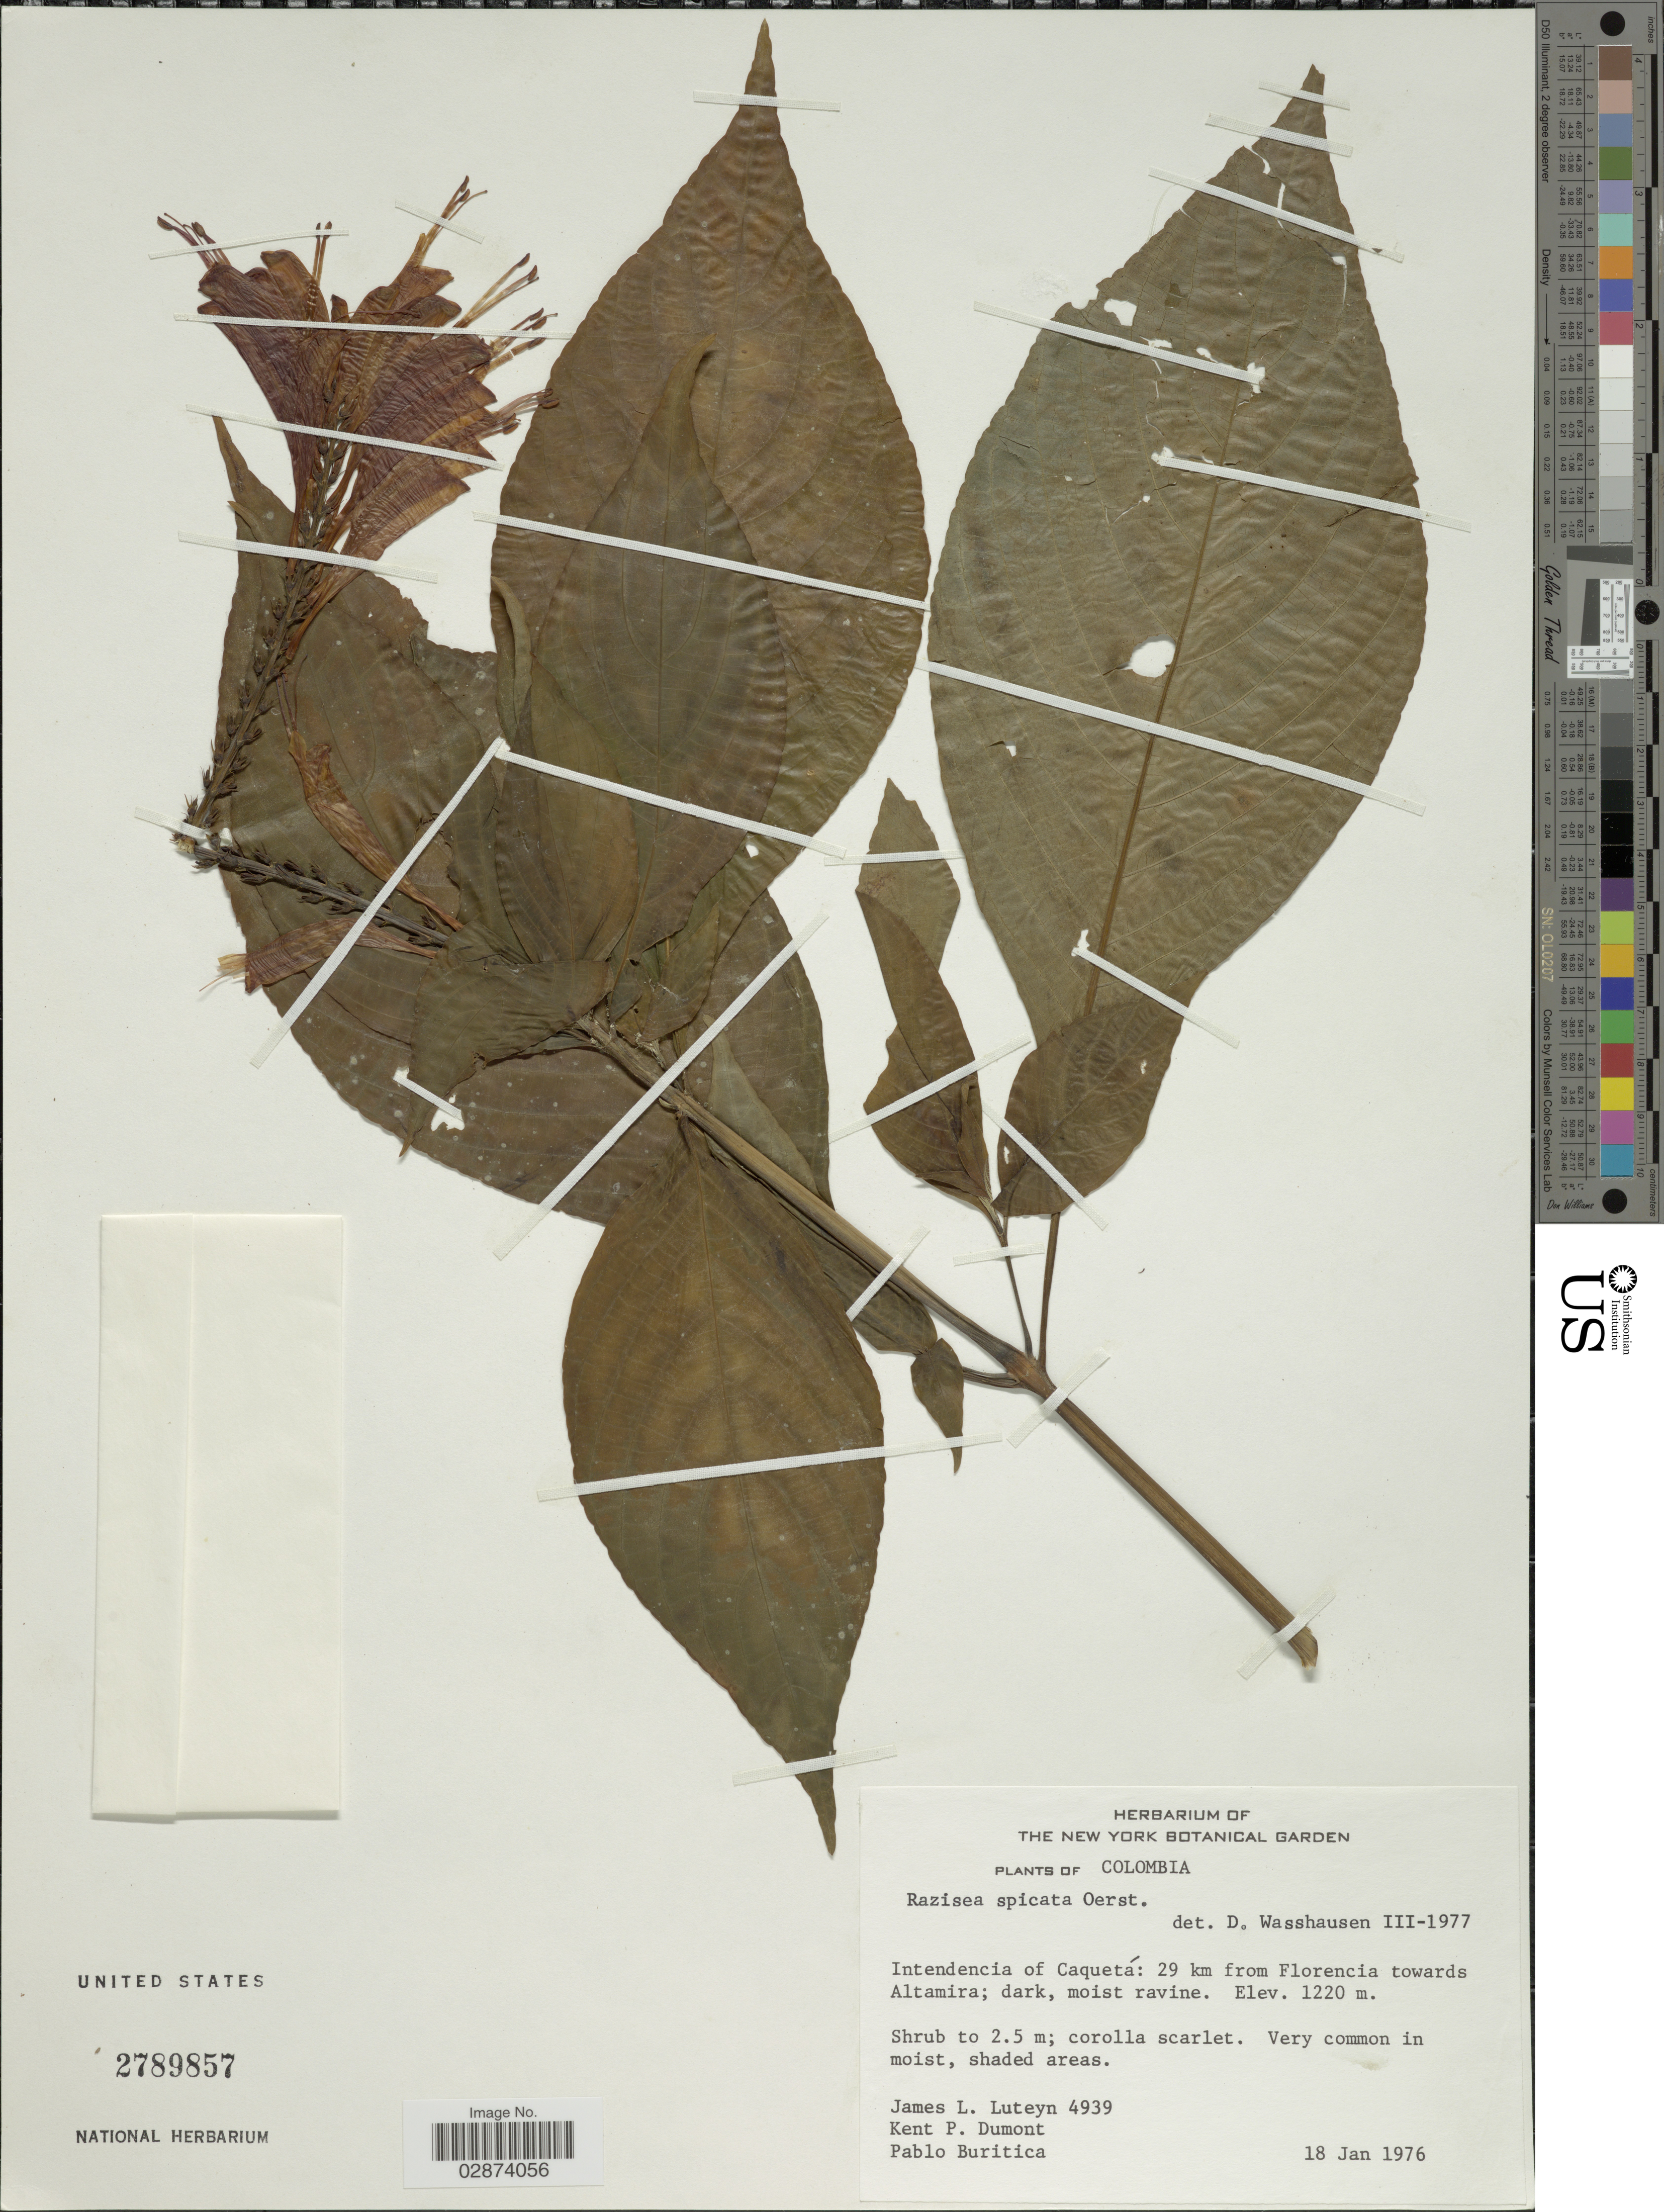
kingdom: Plantae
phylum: Tracheophyta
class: Magnoliopsida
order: Lamiales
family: Acanthaceae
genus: Razisea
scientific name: Razisea spicata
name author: Oerst.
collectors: J. L. Luteyn, K. P. Dumont & P. Buritica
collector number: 4939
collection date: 1976-01-18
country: Colombia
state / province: Caquetá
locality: Intendencia of Caquetá: 29 km from Florencia towards Altamira.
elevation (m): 1220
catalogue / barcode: US 2789857